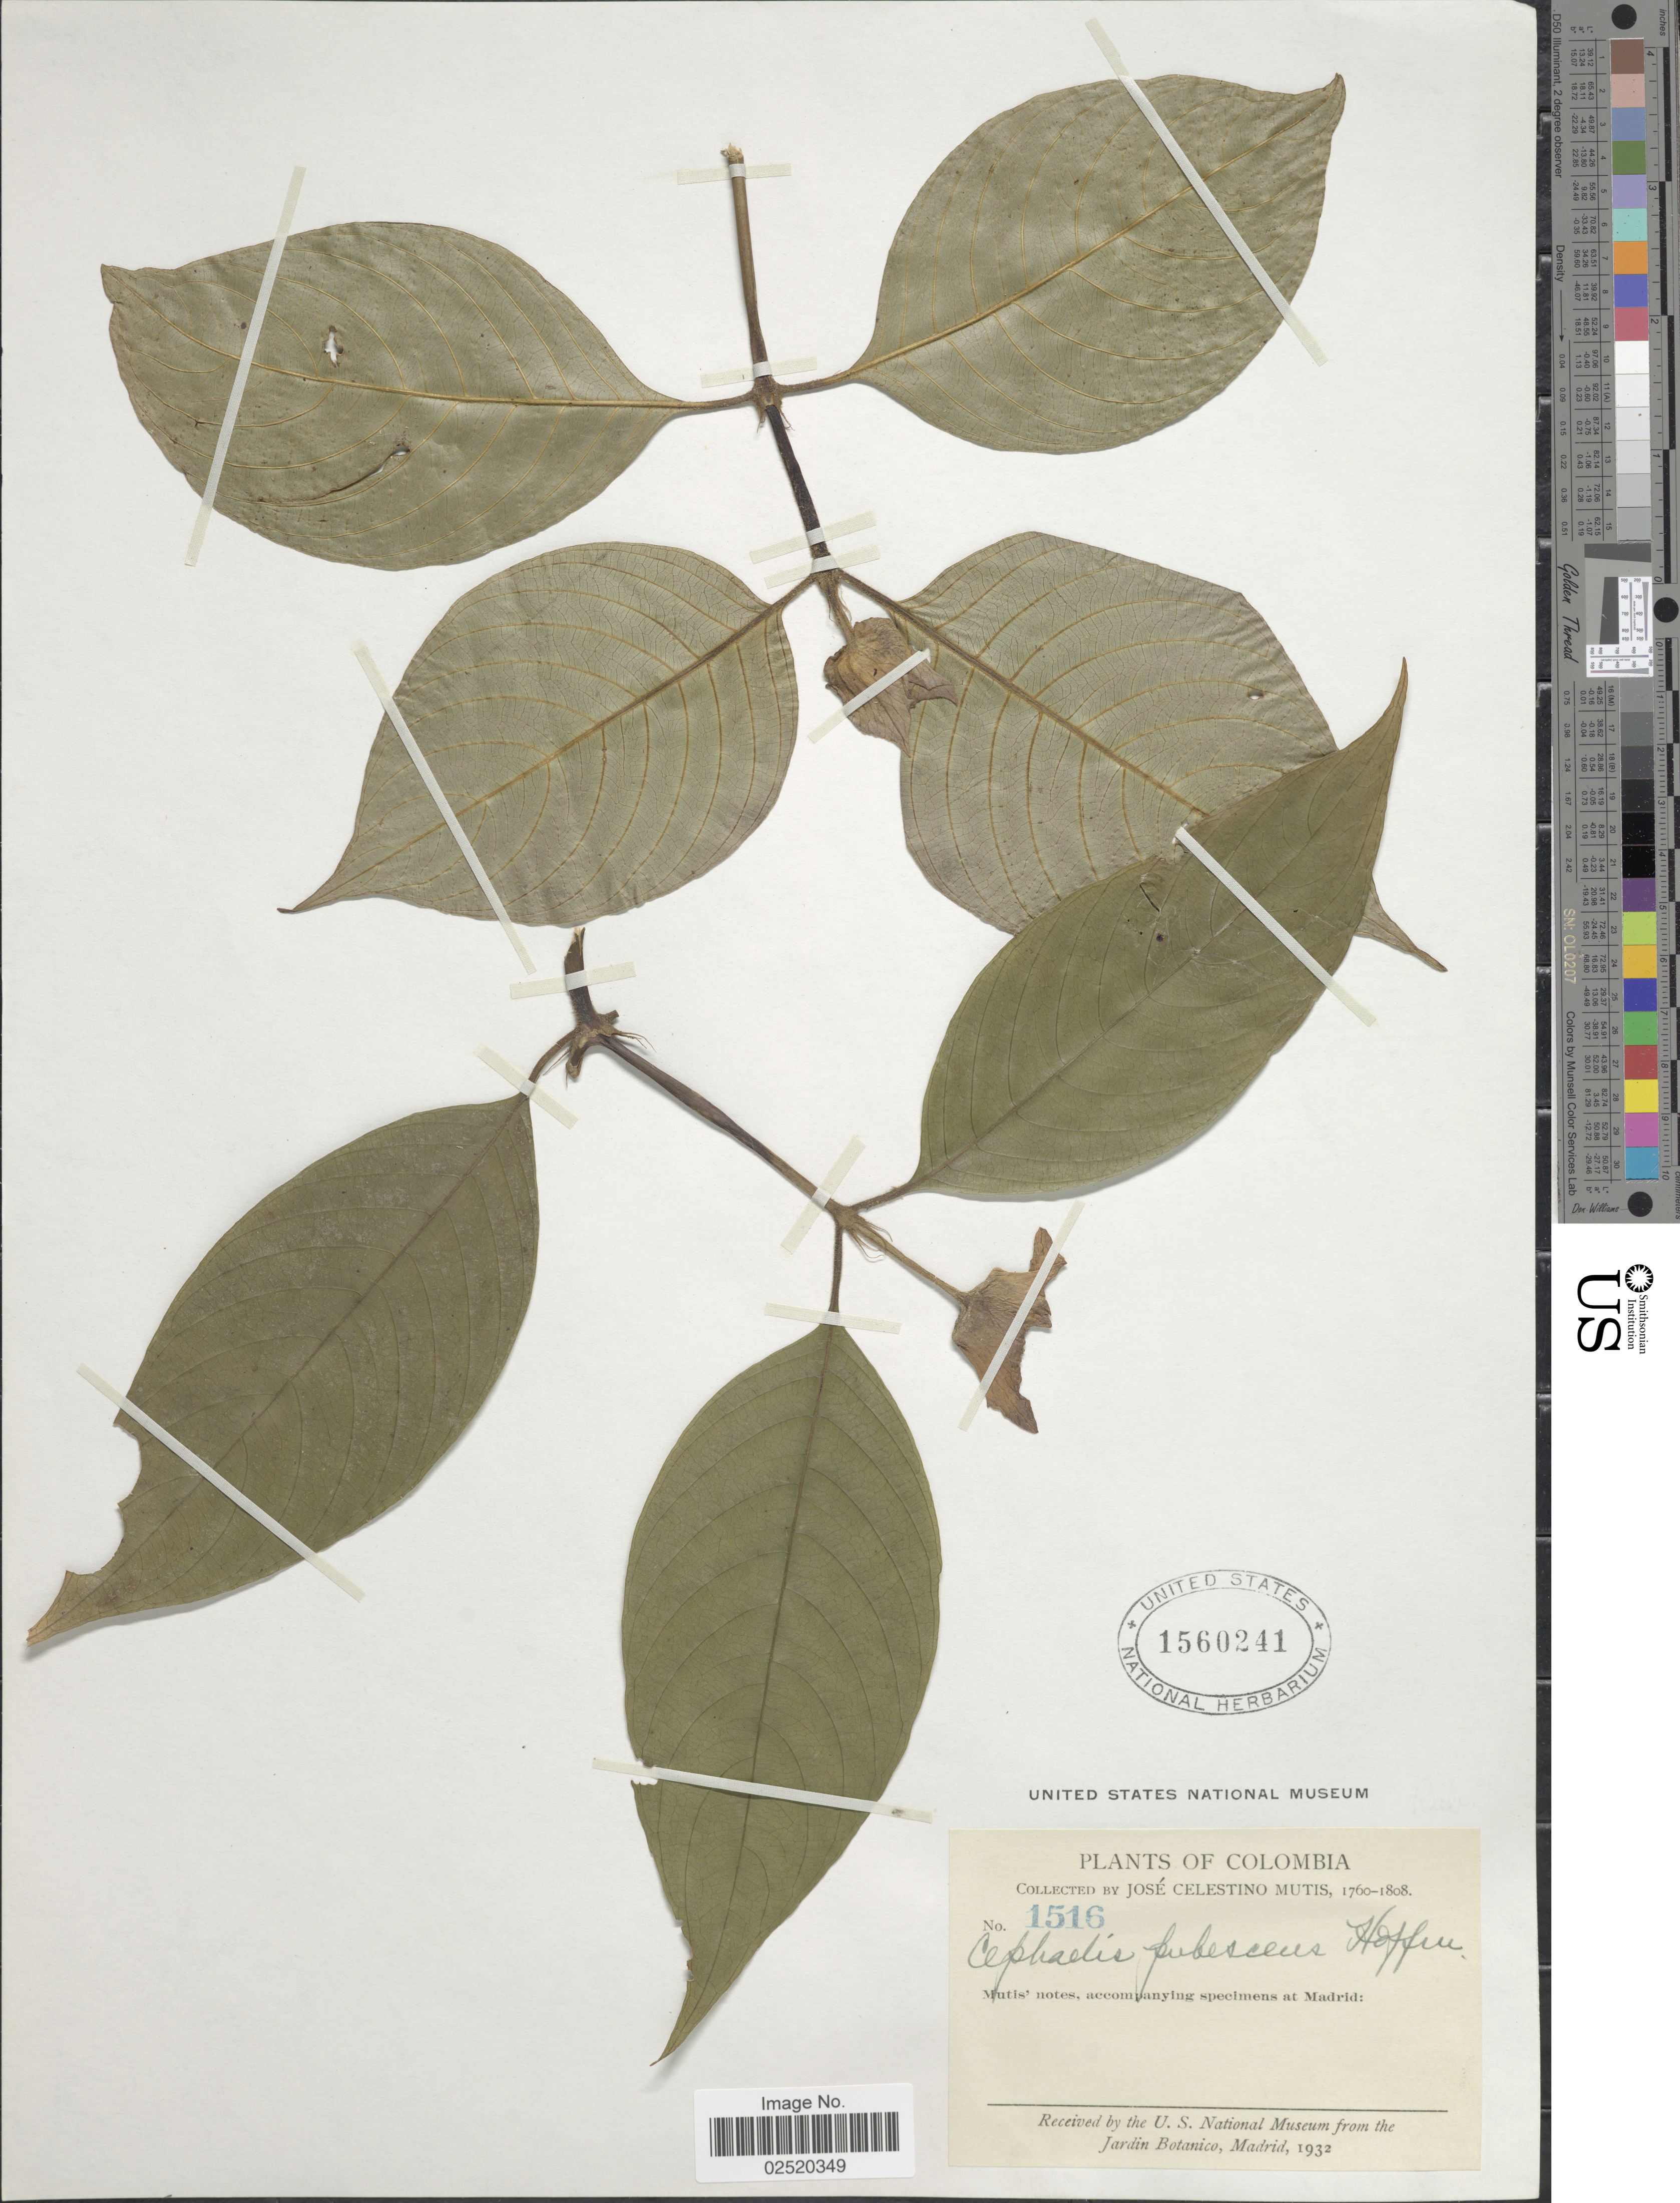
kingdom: Plantae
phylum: Tracheophyta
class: Magnoliopsida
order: Gentianales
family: Rubiaceae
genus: Psychotria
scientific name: Psychotria rosea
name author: (Benth.) Müll. Arg.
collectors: J. C. B. Mutis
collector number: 1516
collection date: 1760/1808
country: Colombia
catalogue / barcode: US 1560241